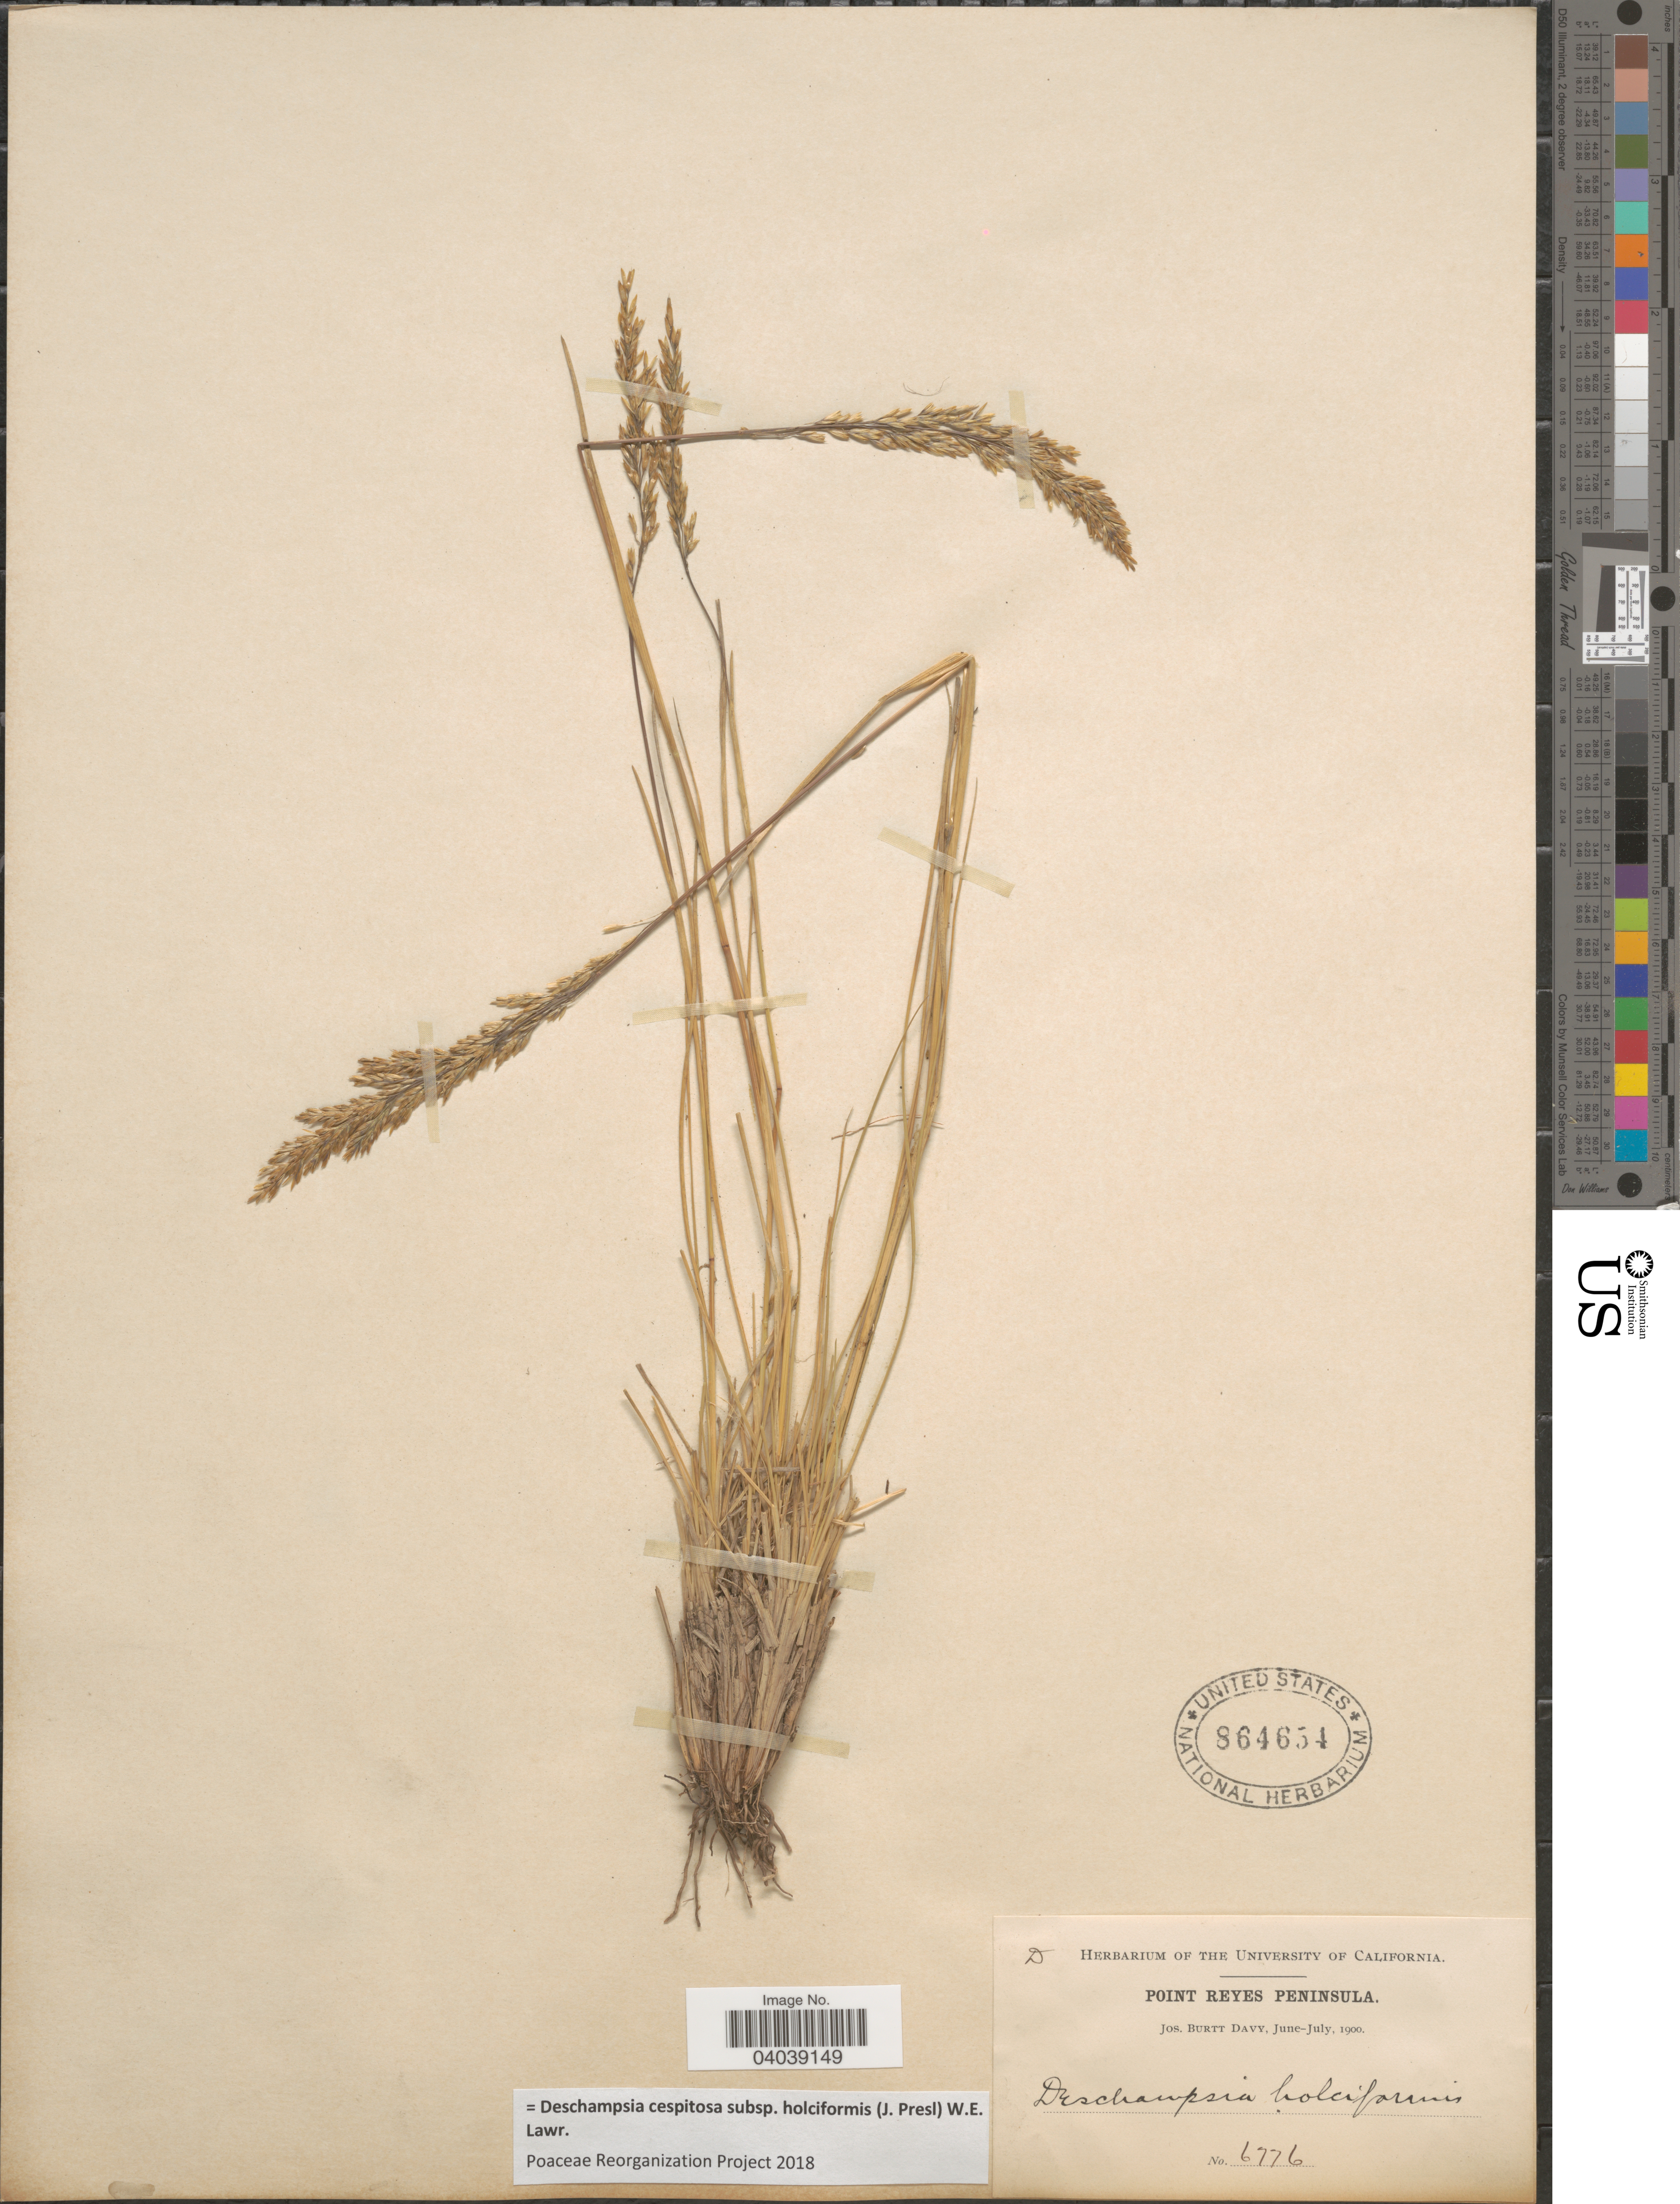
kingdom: Plantae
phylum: Tracheophyta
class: Liliopsida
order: Poales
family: Poaceae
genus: Deschampsia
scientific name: Deschampsia cespitosa subsp. holciformis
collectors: J. Burtt Davy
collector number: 6776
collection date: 1900-06/1900-07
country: United States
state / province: California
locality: Point Reyes Peninsula.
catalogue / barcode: US 864654